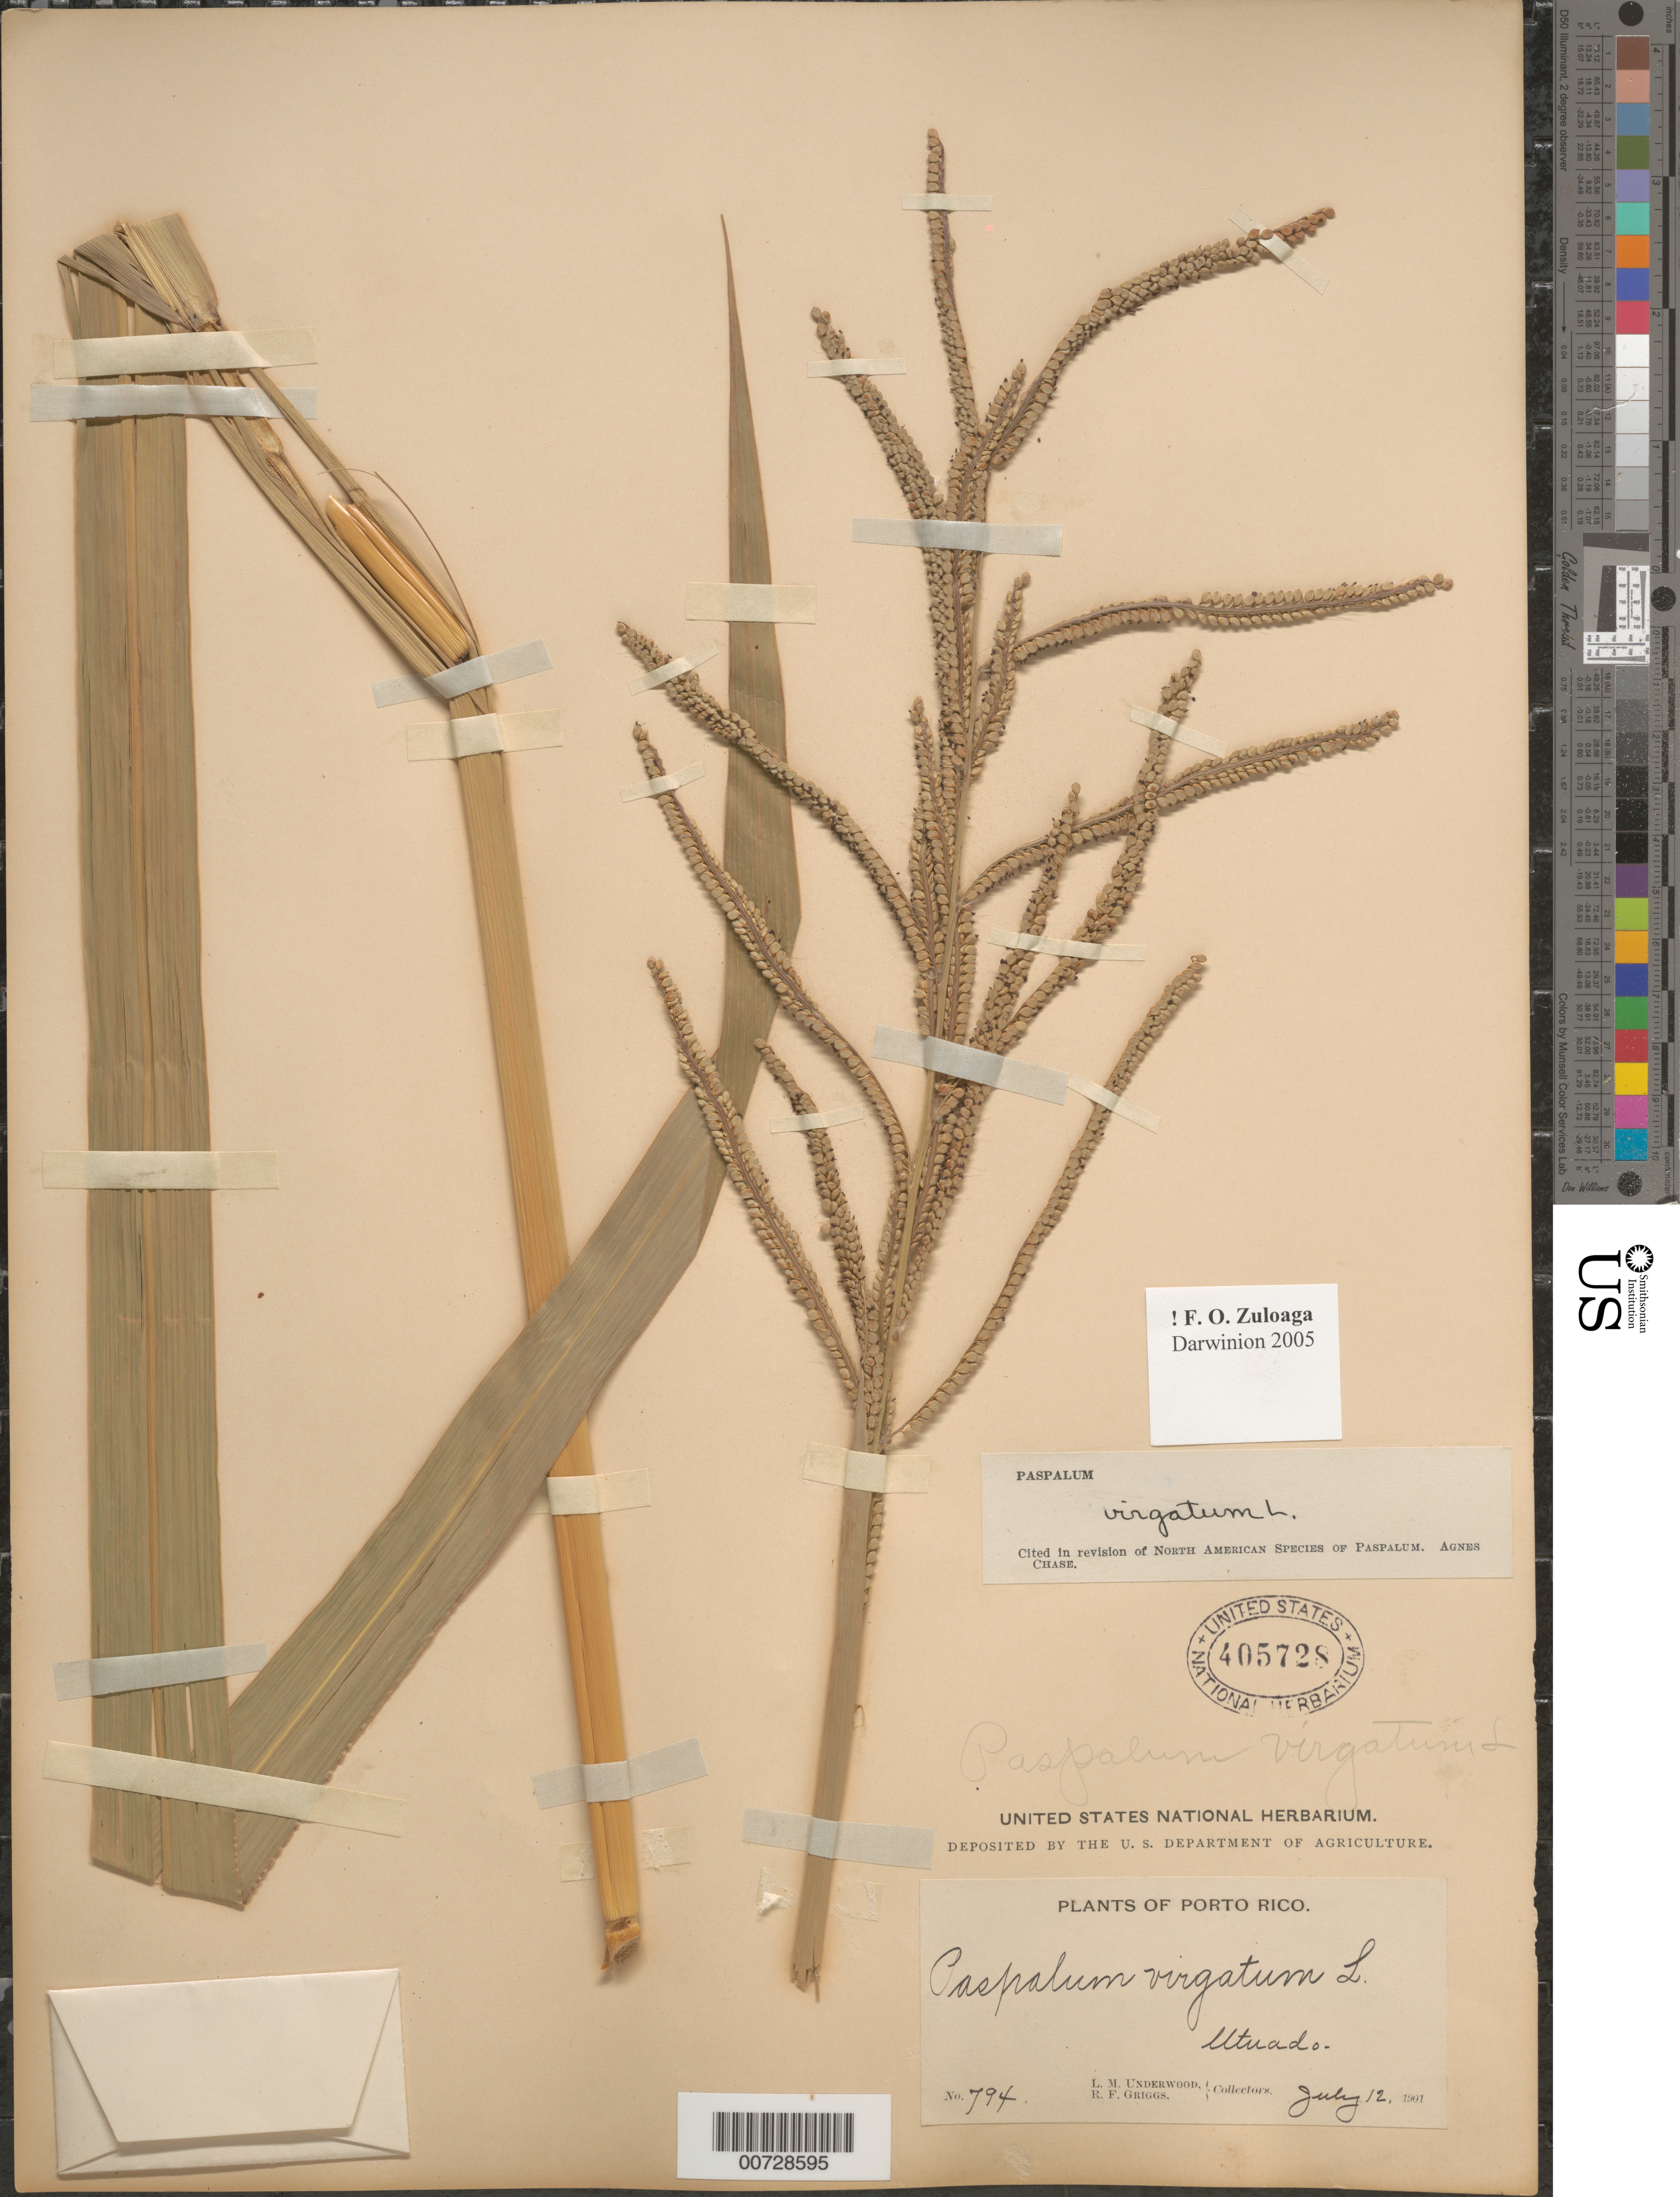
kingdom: Plantae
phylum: Tracheophyta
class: Liliopsida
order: Poales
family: Poaceae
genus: Paspalum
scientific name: Paspalum virgatum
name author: L.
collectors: L. M. Underwood & R. F. Griggs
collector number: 794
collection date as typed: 12 Jul 1901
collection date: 1901-07-12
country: Puerto Rico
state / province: Utuado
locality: Utuado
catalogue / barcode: US 405728